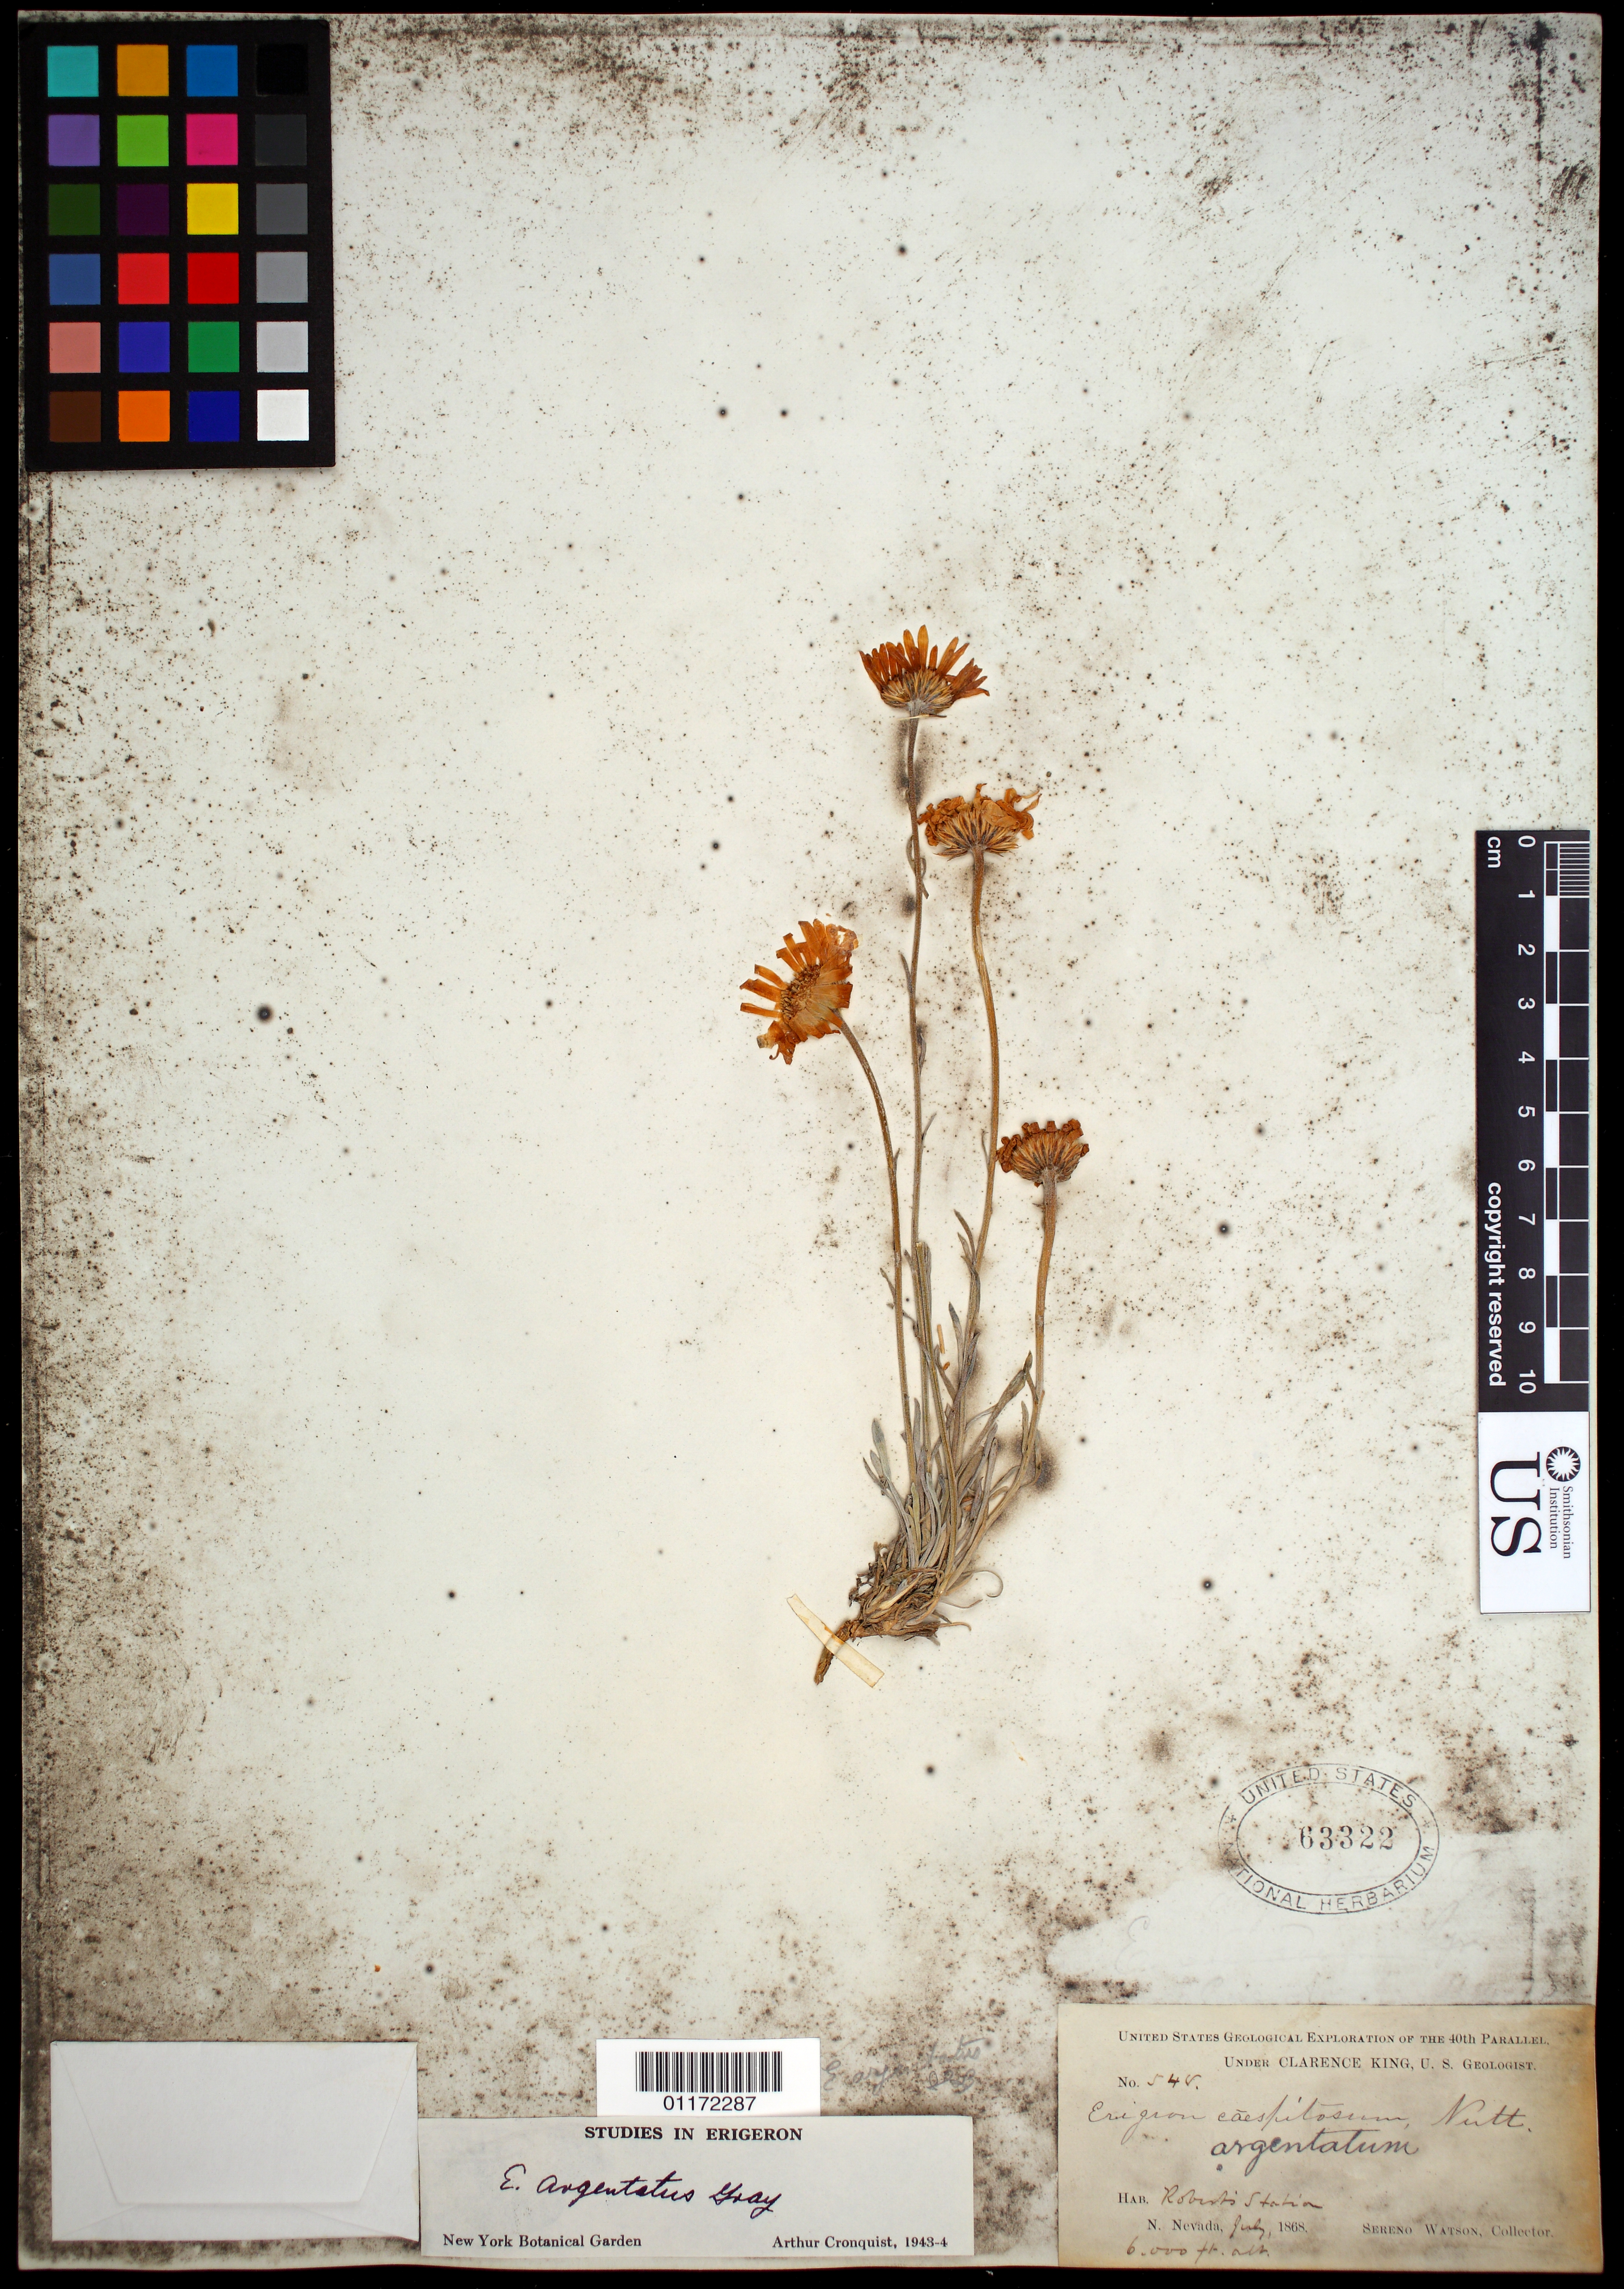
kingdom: Plantae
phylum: Tracheophyta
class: Magnoliopsida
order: Asterales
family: Asteraceae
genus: Erigeron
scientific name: Erigeron argentatus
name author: A. Gray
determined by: Cronquist, A. J.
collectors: S. Watson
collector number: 548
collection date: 1868-07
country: United States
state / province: Nevada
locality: Robert's Station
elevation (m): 1829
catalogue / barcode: US 63322